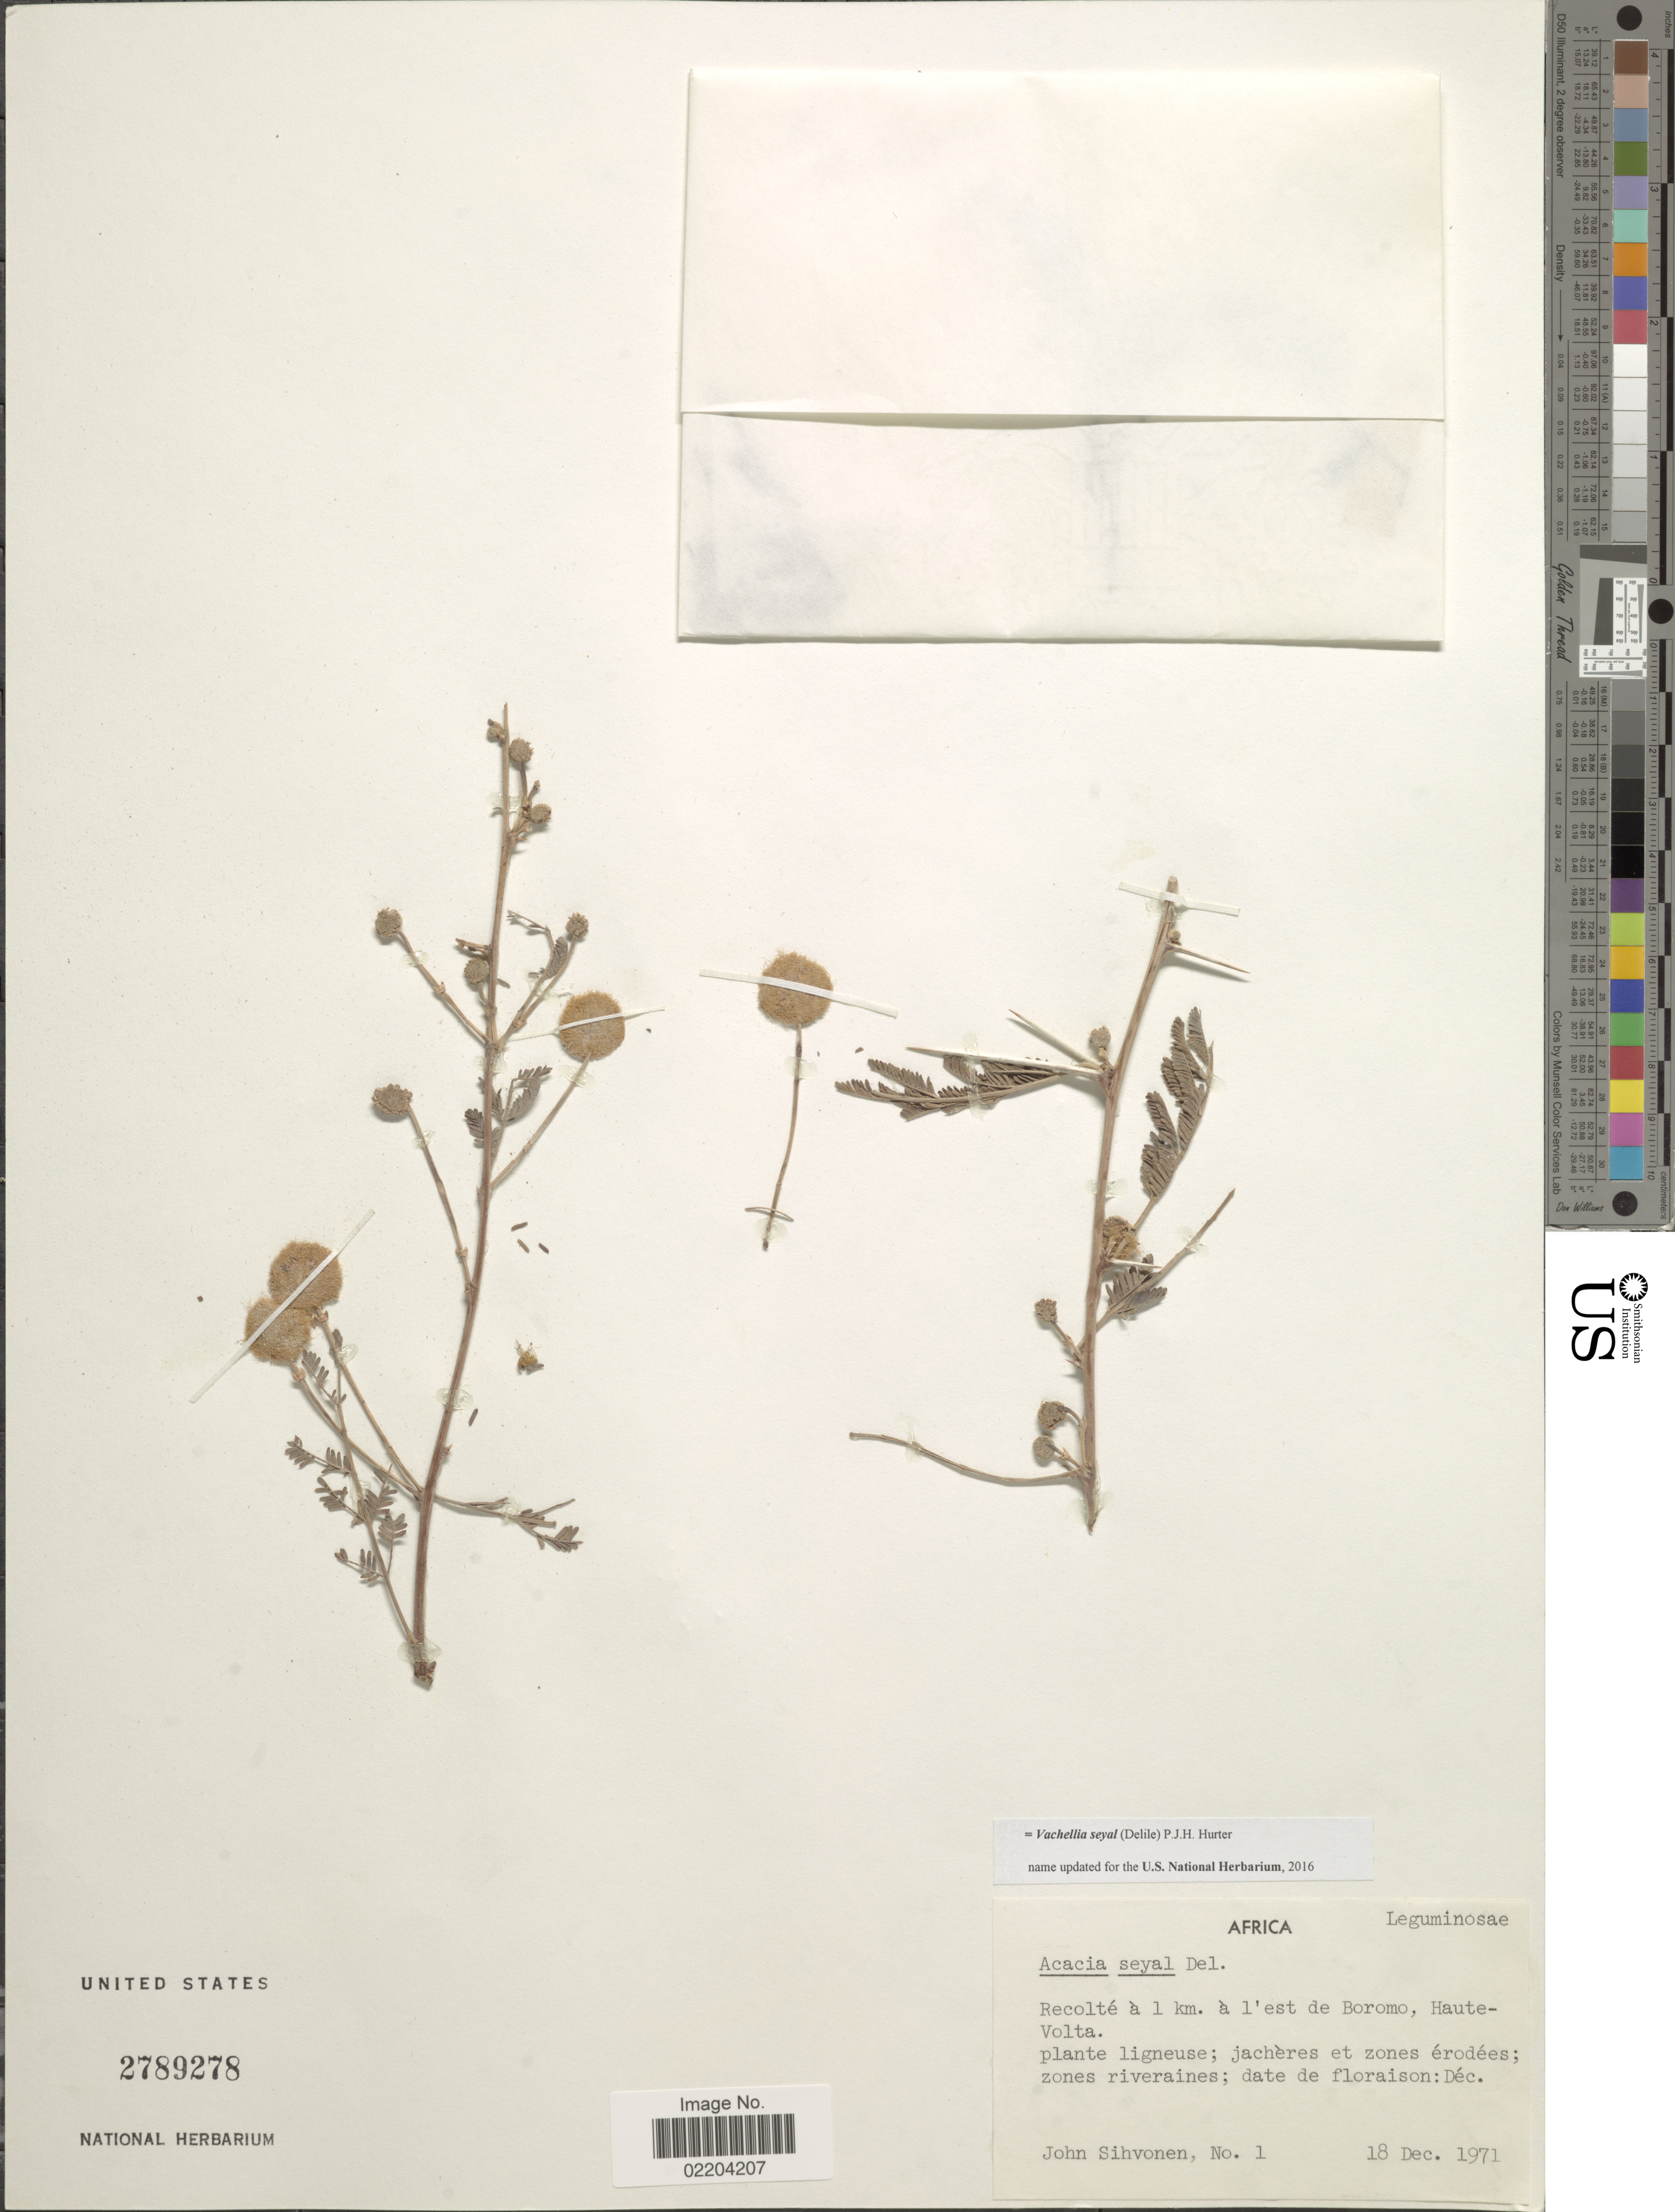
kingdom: Plantae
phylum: Tracheophyta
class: Magnoliopsida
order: Fabales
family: Fabaceae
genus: Vachellia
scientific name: Vachellia seyal var. seyal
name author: (Delile) P.J.H. Hurter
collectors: J. Sihvonen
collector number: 1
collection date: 1971-12-18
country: Burkina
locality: Africa. recolte a 1 km. a l'est de Borormo, Haute-Volta.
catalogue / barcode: US 2789278